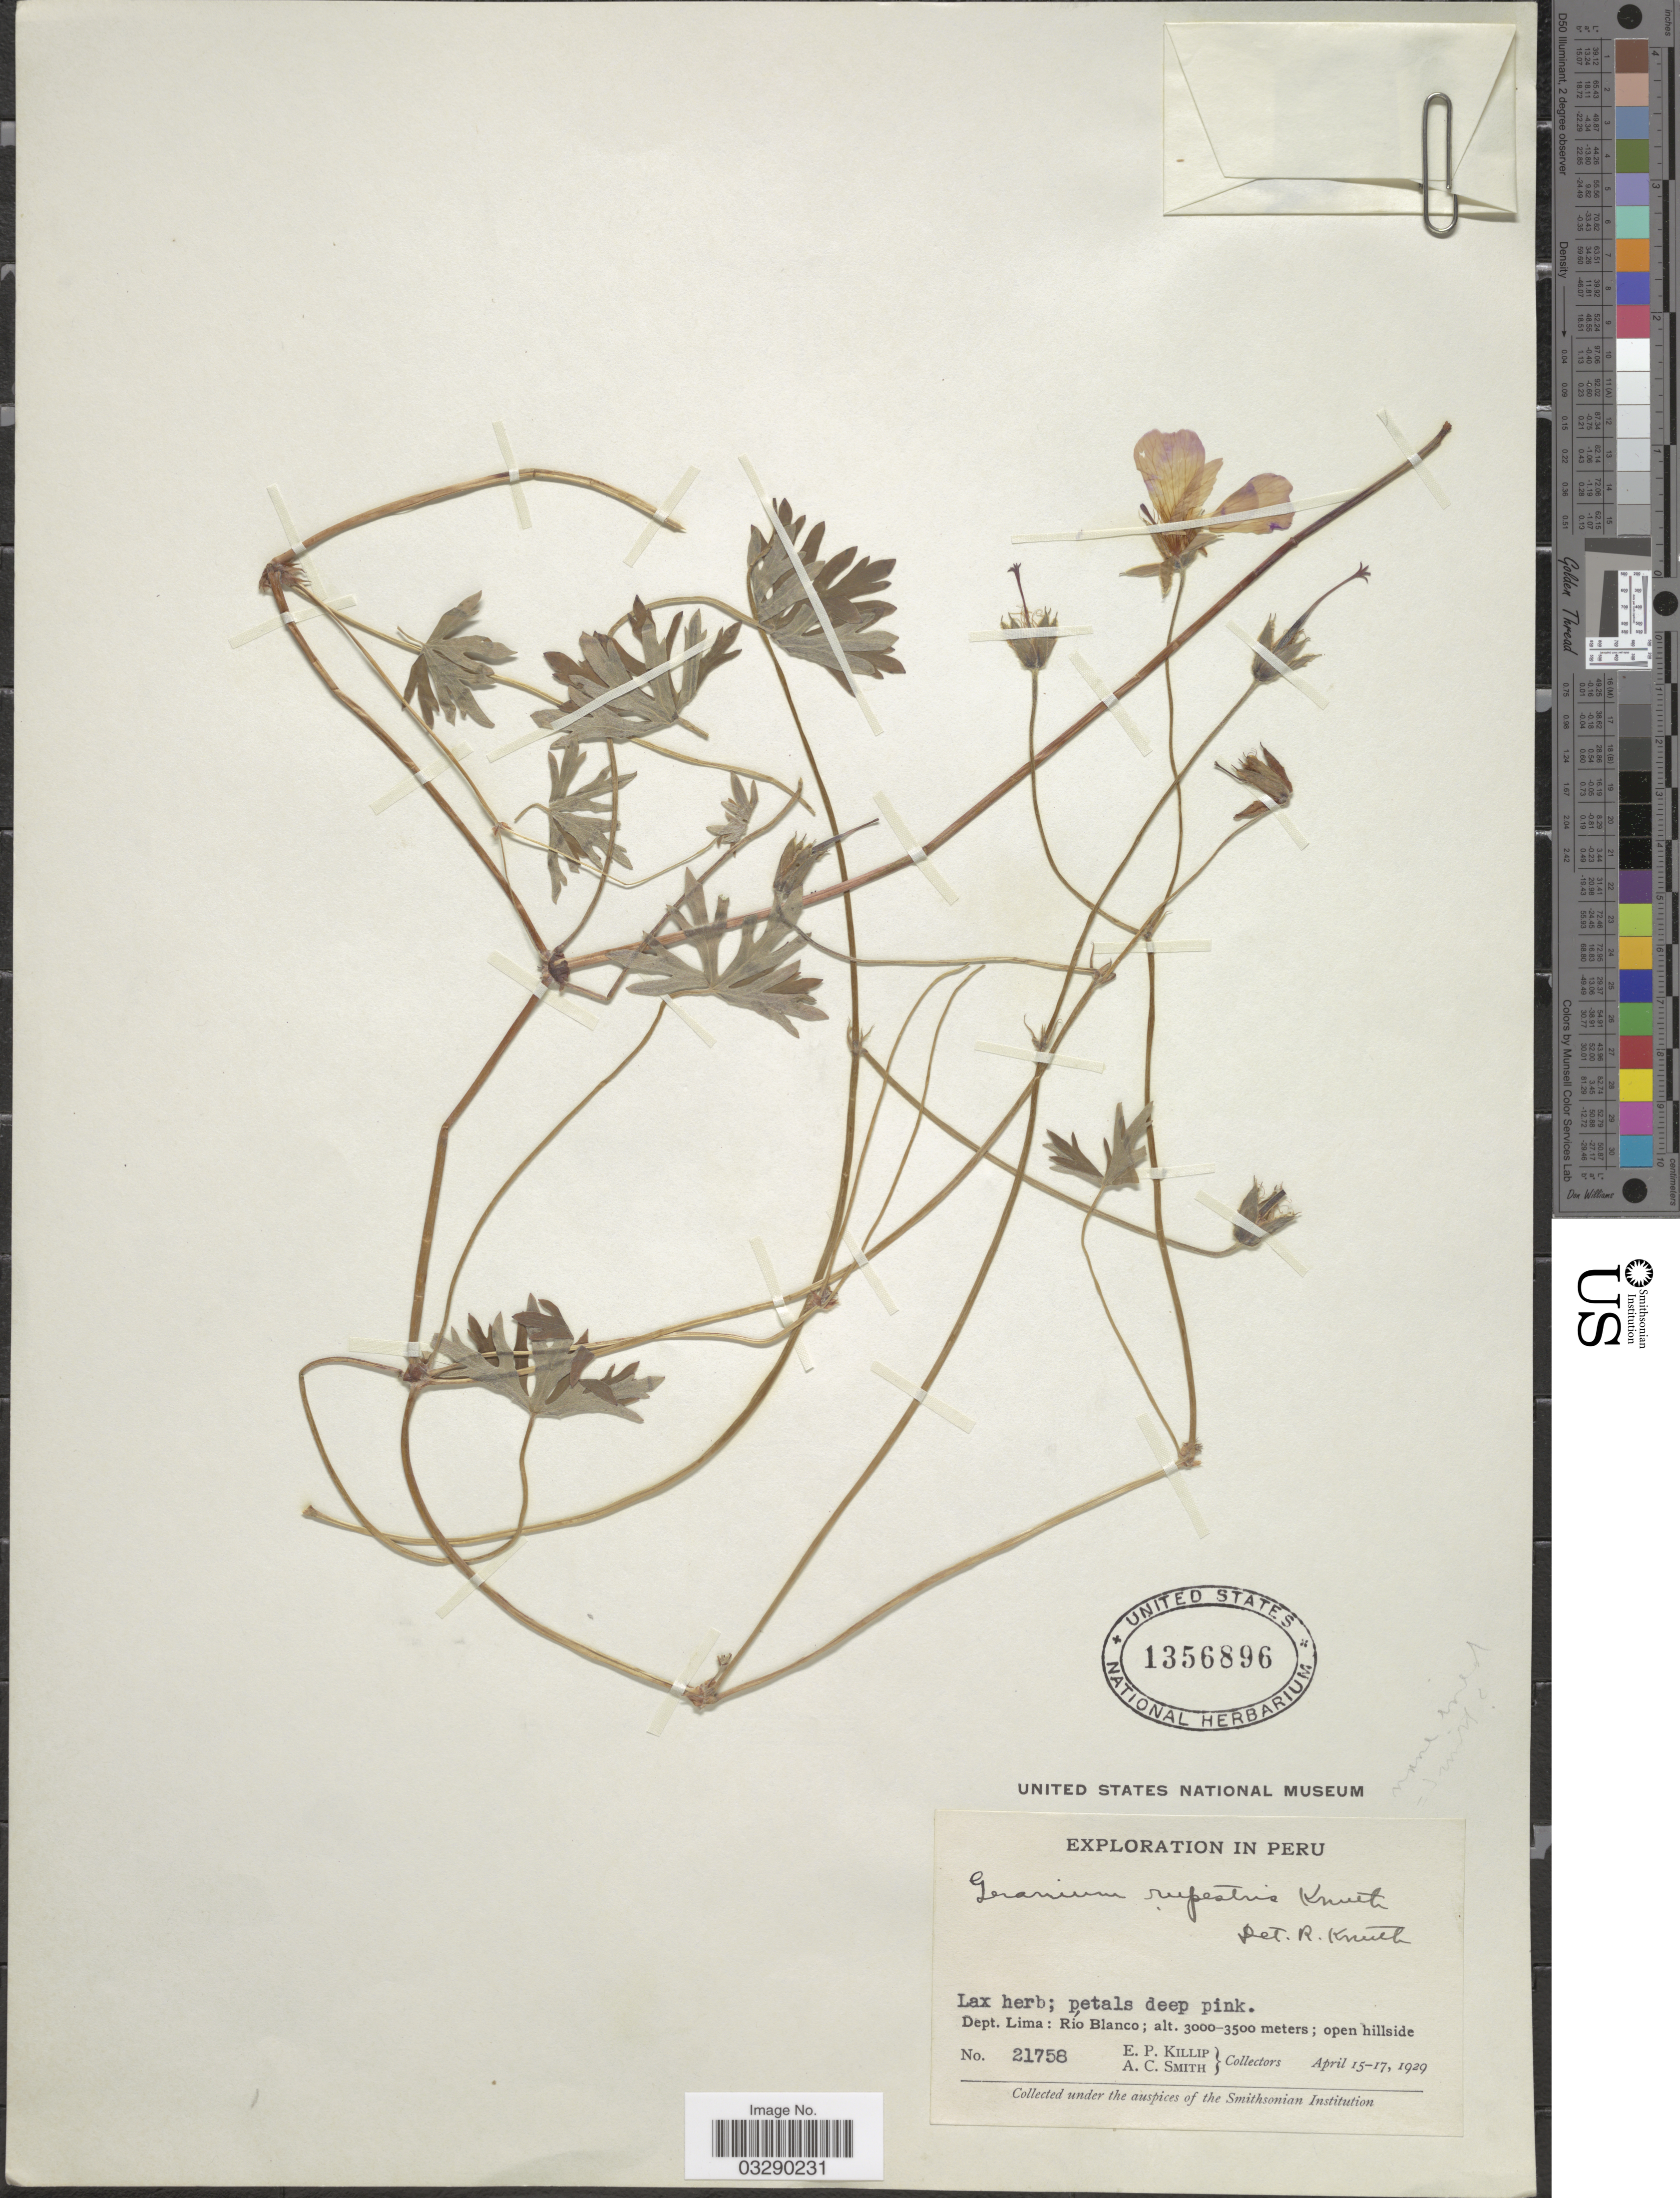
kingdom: Plantae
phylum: Tracheophyta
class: Magnoliopsida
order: Geraniales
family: Geraniaceae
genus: Geranium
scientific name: Geranium rupestre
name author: Pourr.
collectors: E. P. Killip & A. C. Smith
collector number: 21758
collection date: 1929-04-15/1929-04-17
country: Peru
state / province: Lima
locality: Dept. Lima: Río Blanco.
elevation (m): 3000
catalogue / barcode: US 1356896